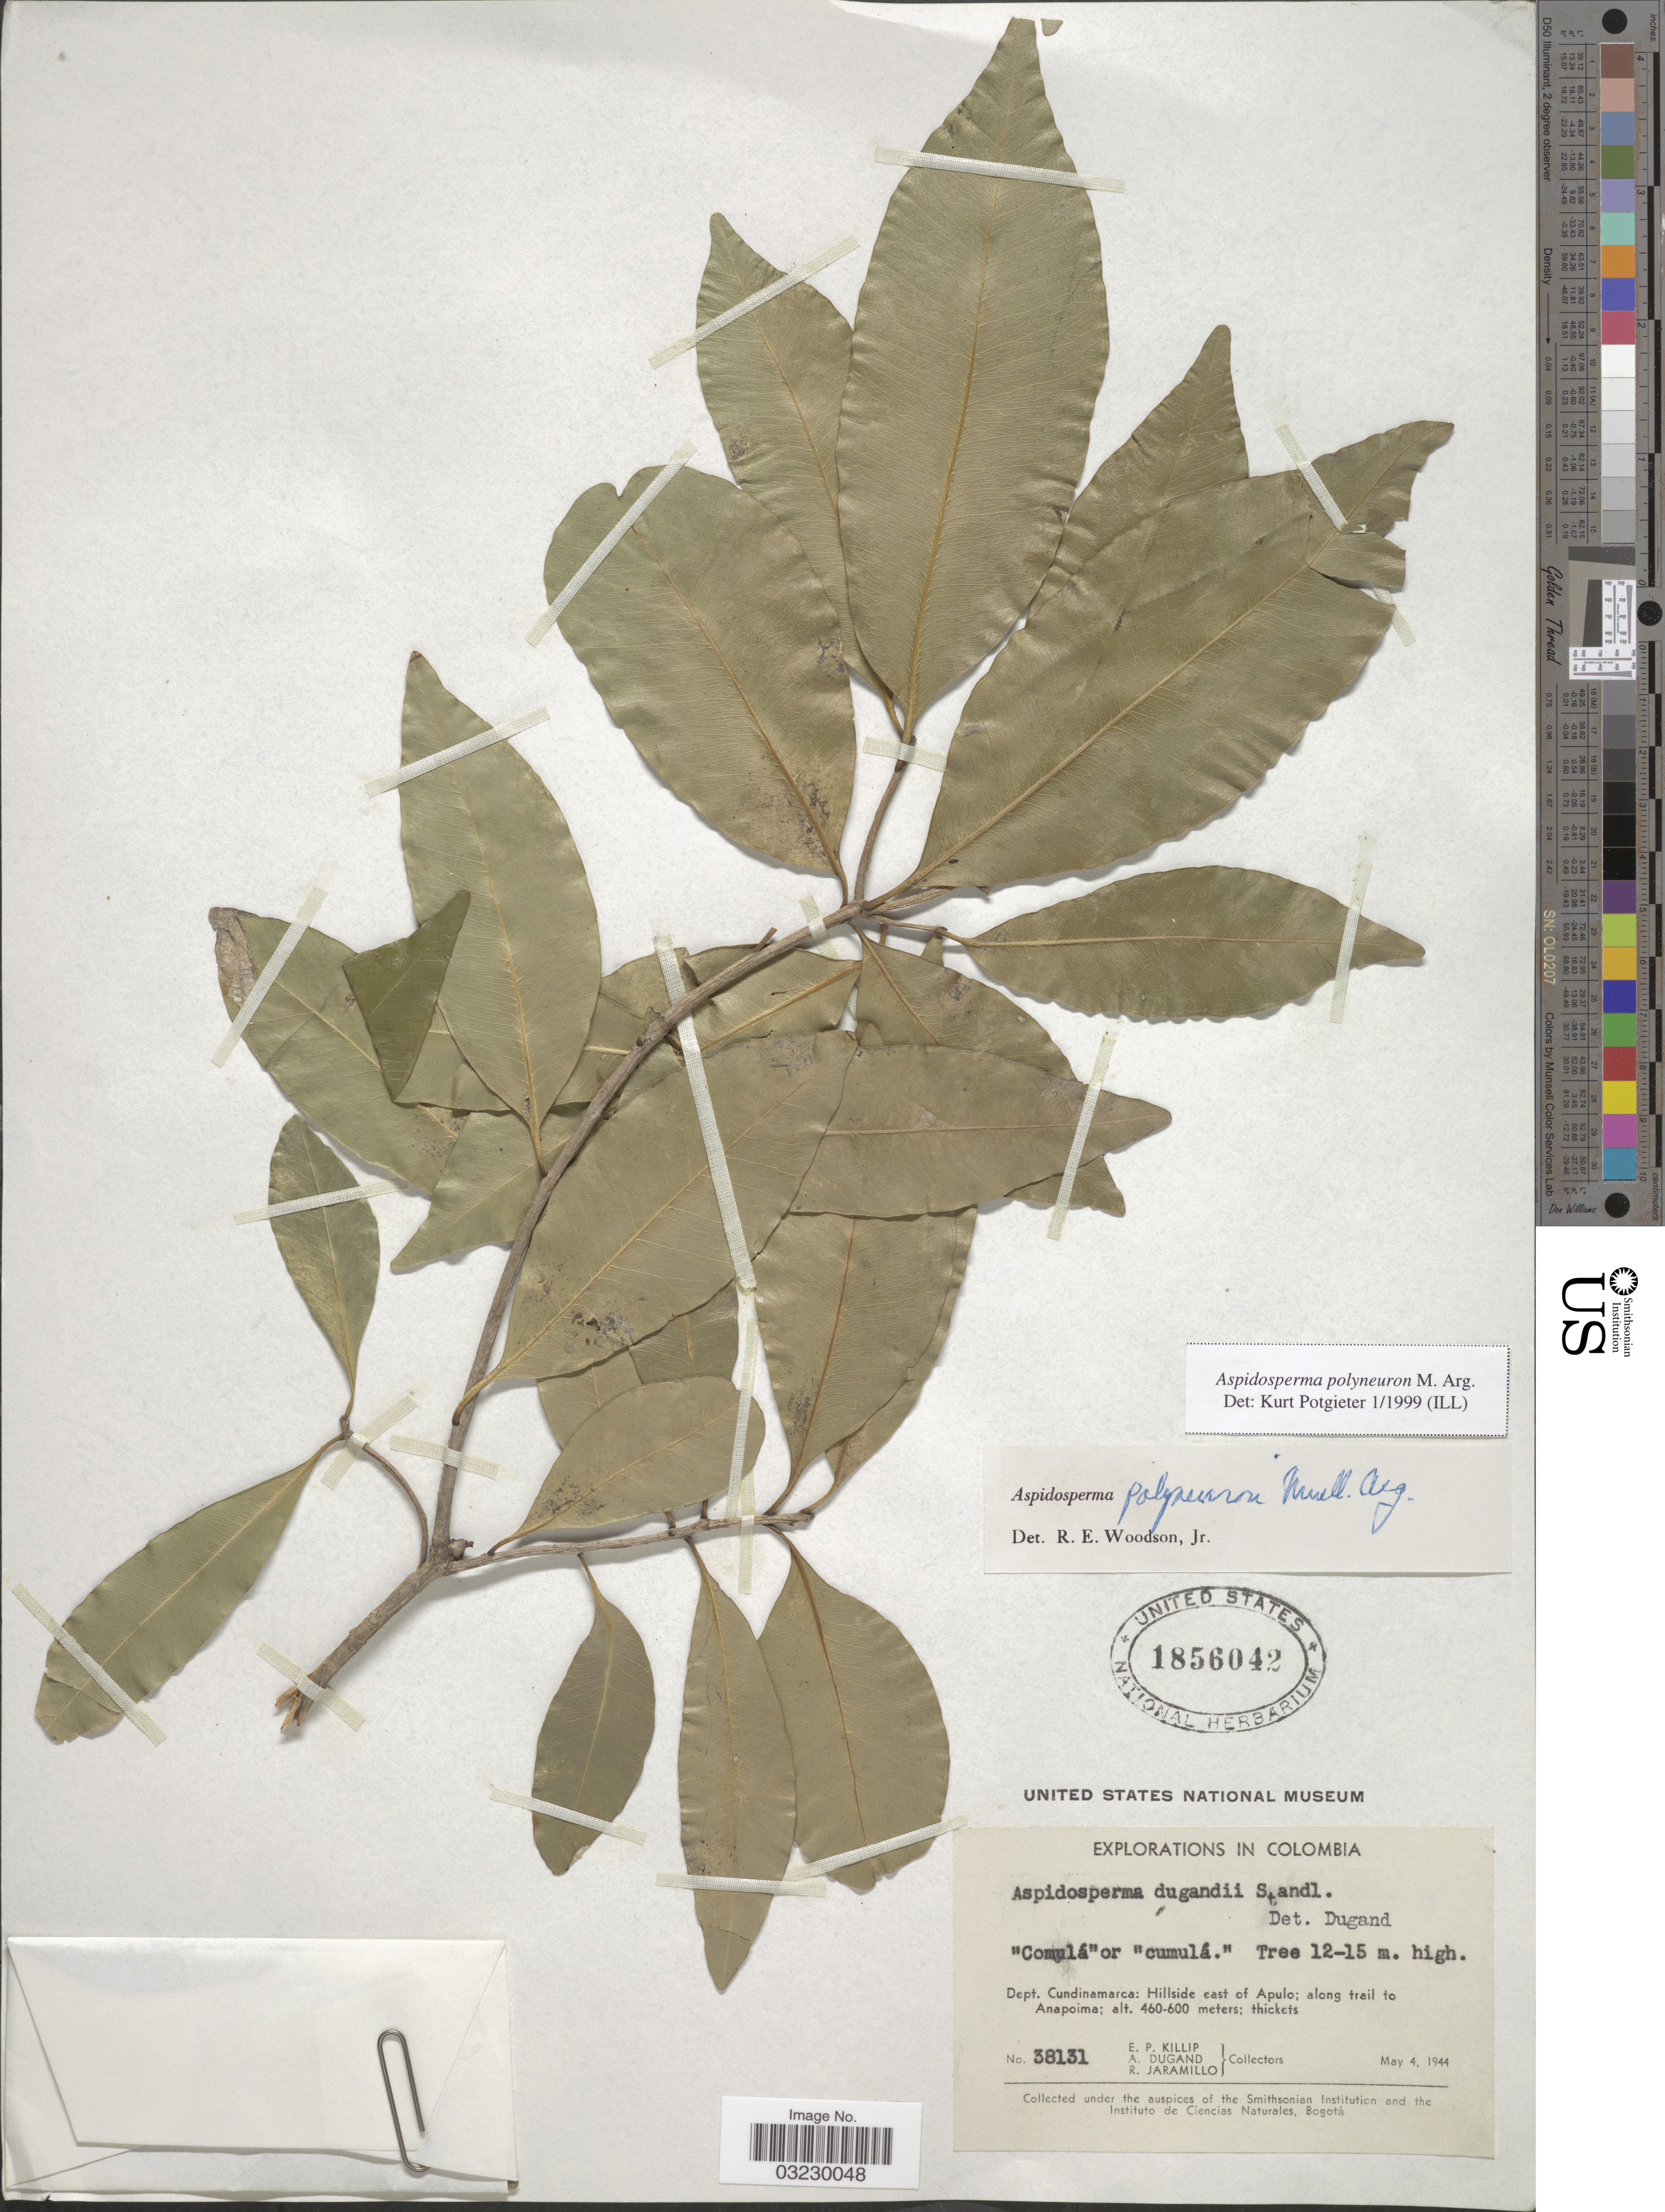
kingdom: Plantae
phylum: Tracheophyta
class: Magnoliopsida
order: Gentianales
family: Apocynaceae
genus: Aspidosperma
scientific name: Aspidosperma polyneuron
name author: Müll. Arg.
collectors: E. P. Killip, A. Dugand & R. Jaramillo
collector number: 38131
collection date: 1944-05-04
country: Colombia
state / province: Cundinamarca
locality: Dept. Cundinamarca: Hillside east of Apulo; along trail to Anapoima.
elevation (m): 460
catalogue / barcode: US 1856042